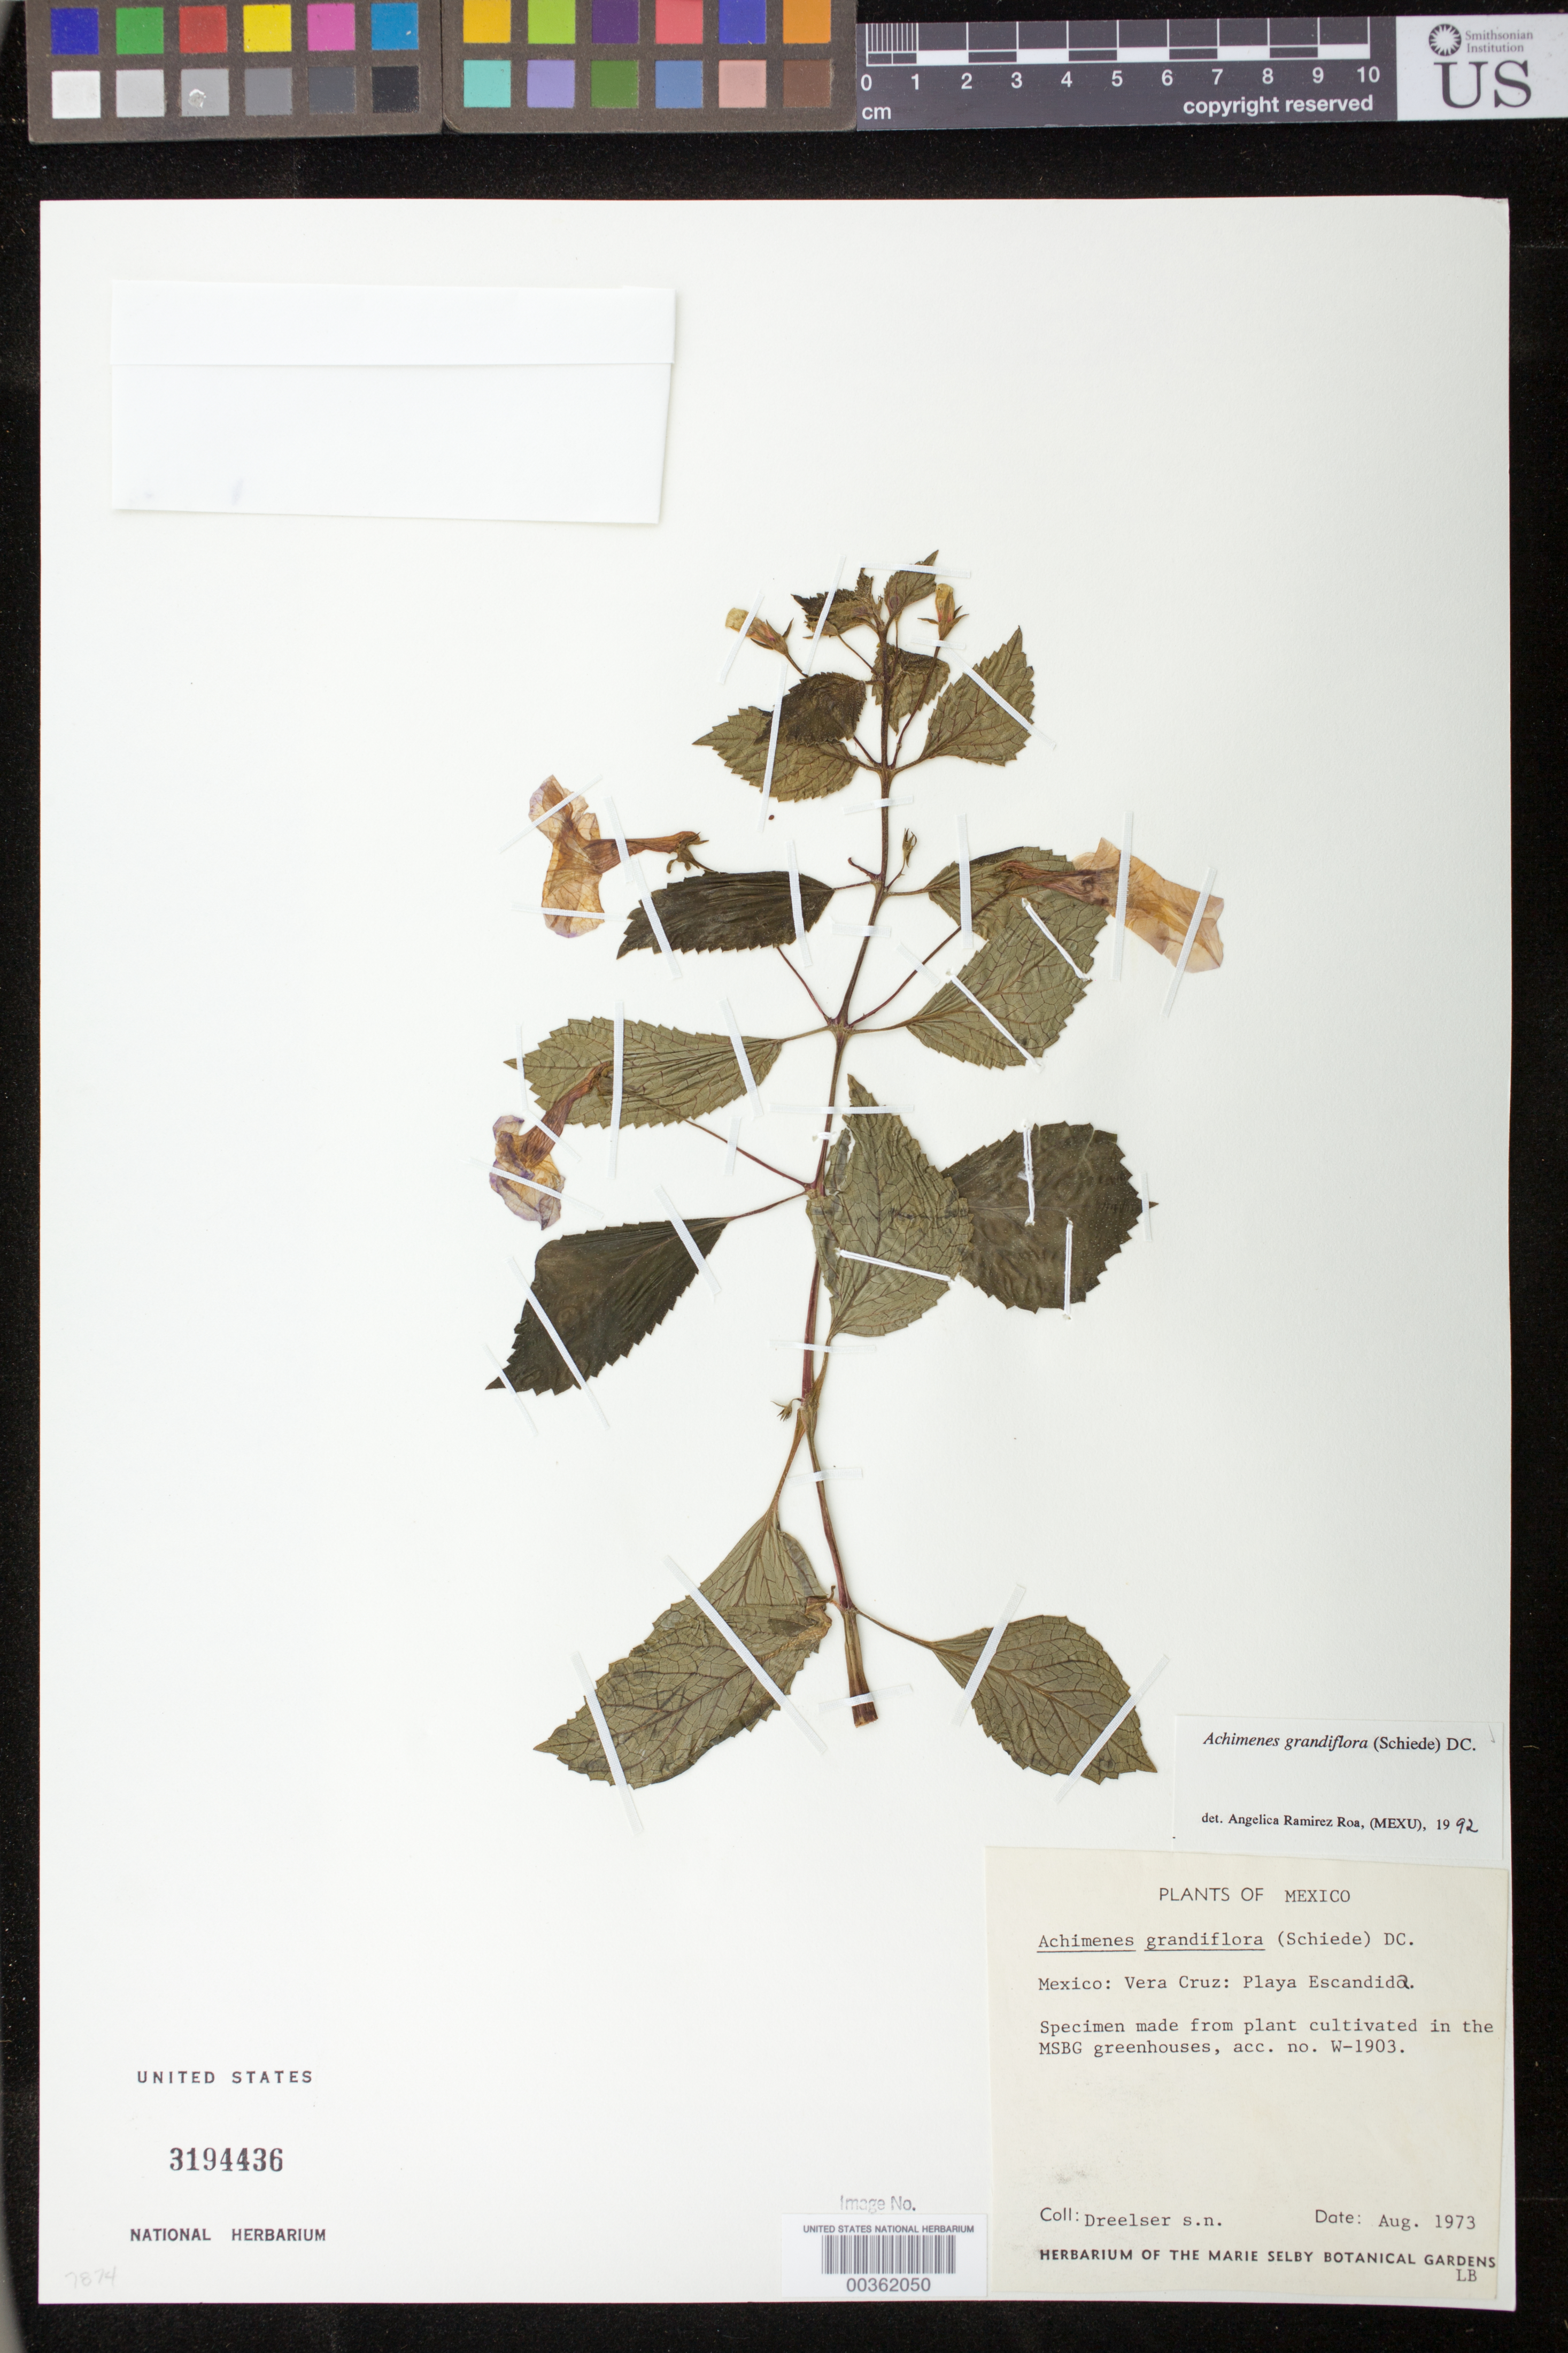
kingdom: Plantae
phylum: Tracheophyta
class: Magnoliopsida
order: Lamiales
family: Gesneriaceae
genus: Achimenes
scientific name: Achimenes grandiflora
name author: (Schiede) DC.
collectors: R. Dressler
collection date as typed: Aug 1973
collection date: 1973-08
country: Mexico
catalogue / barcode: US 3194436